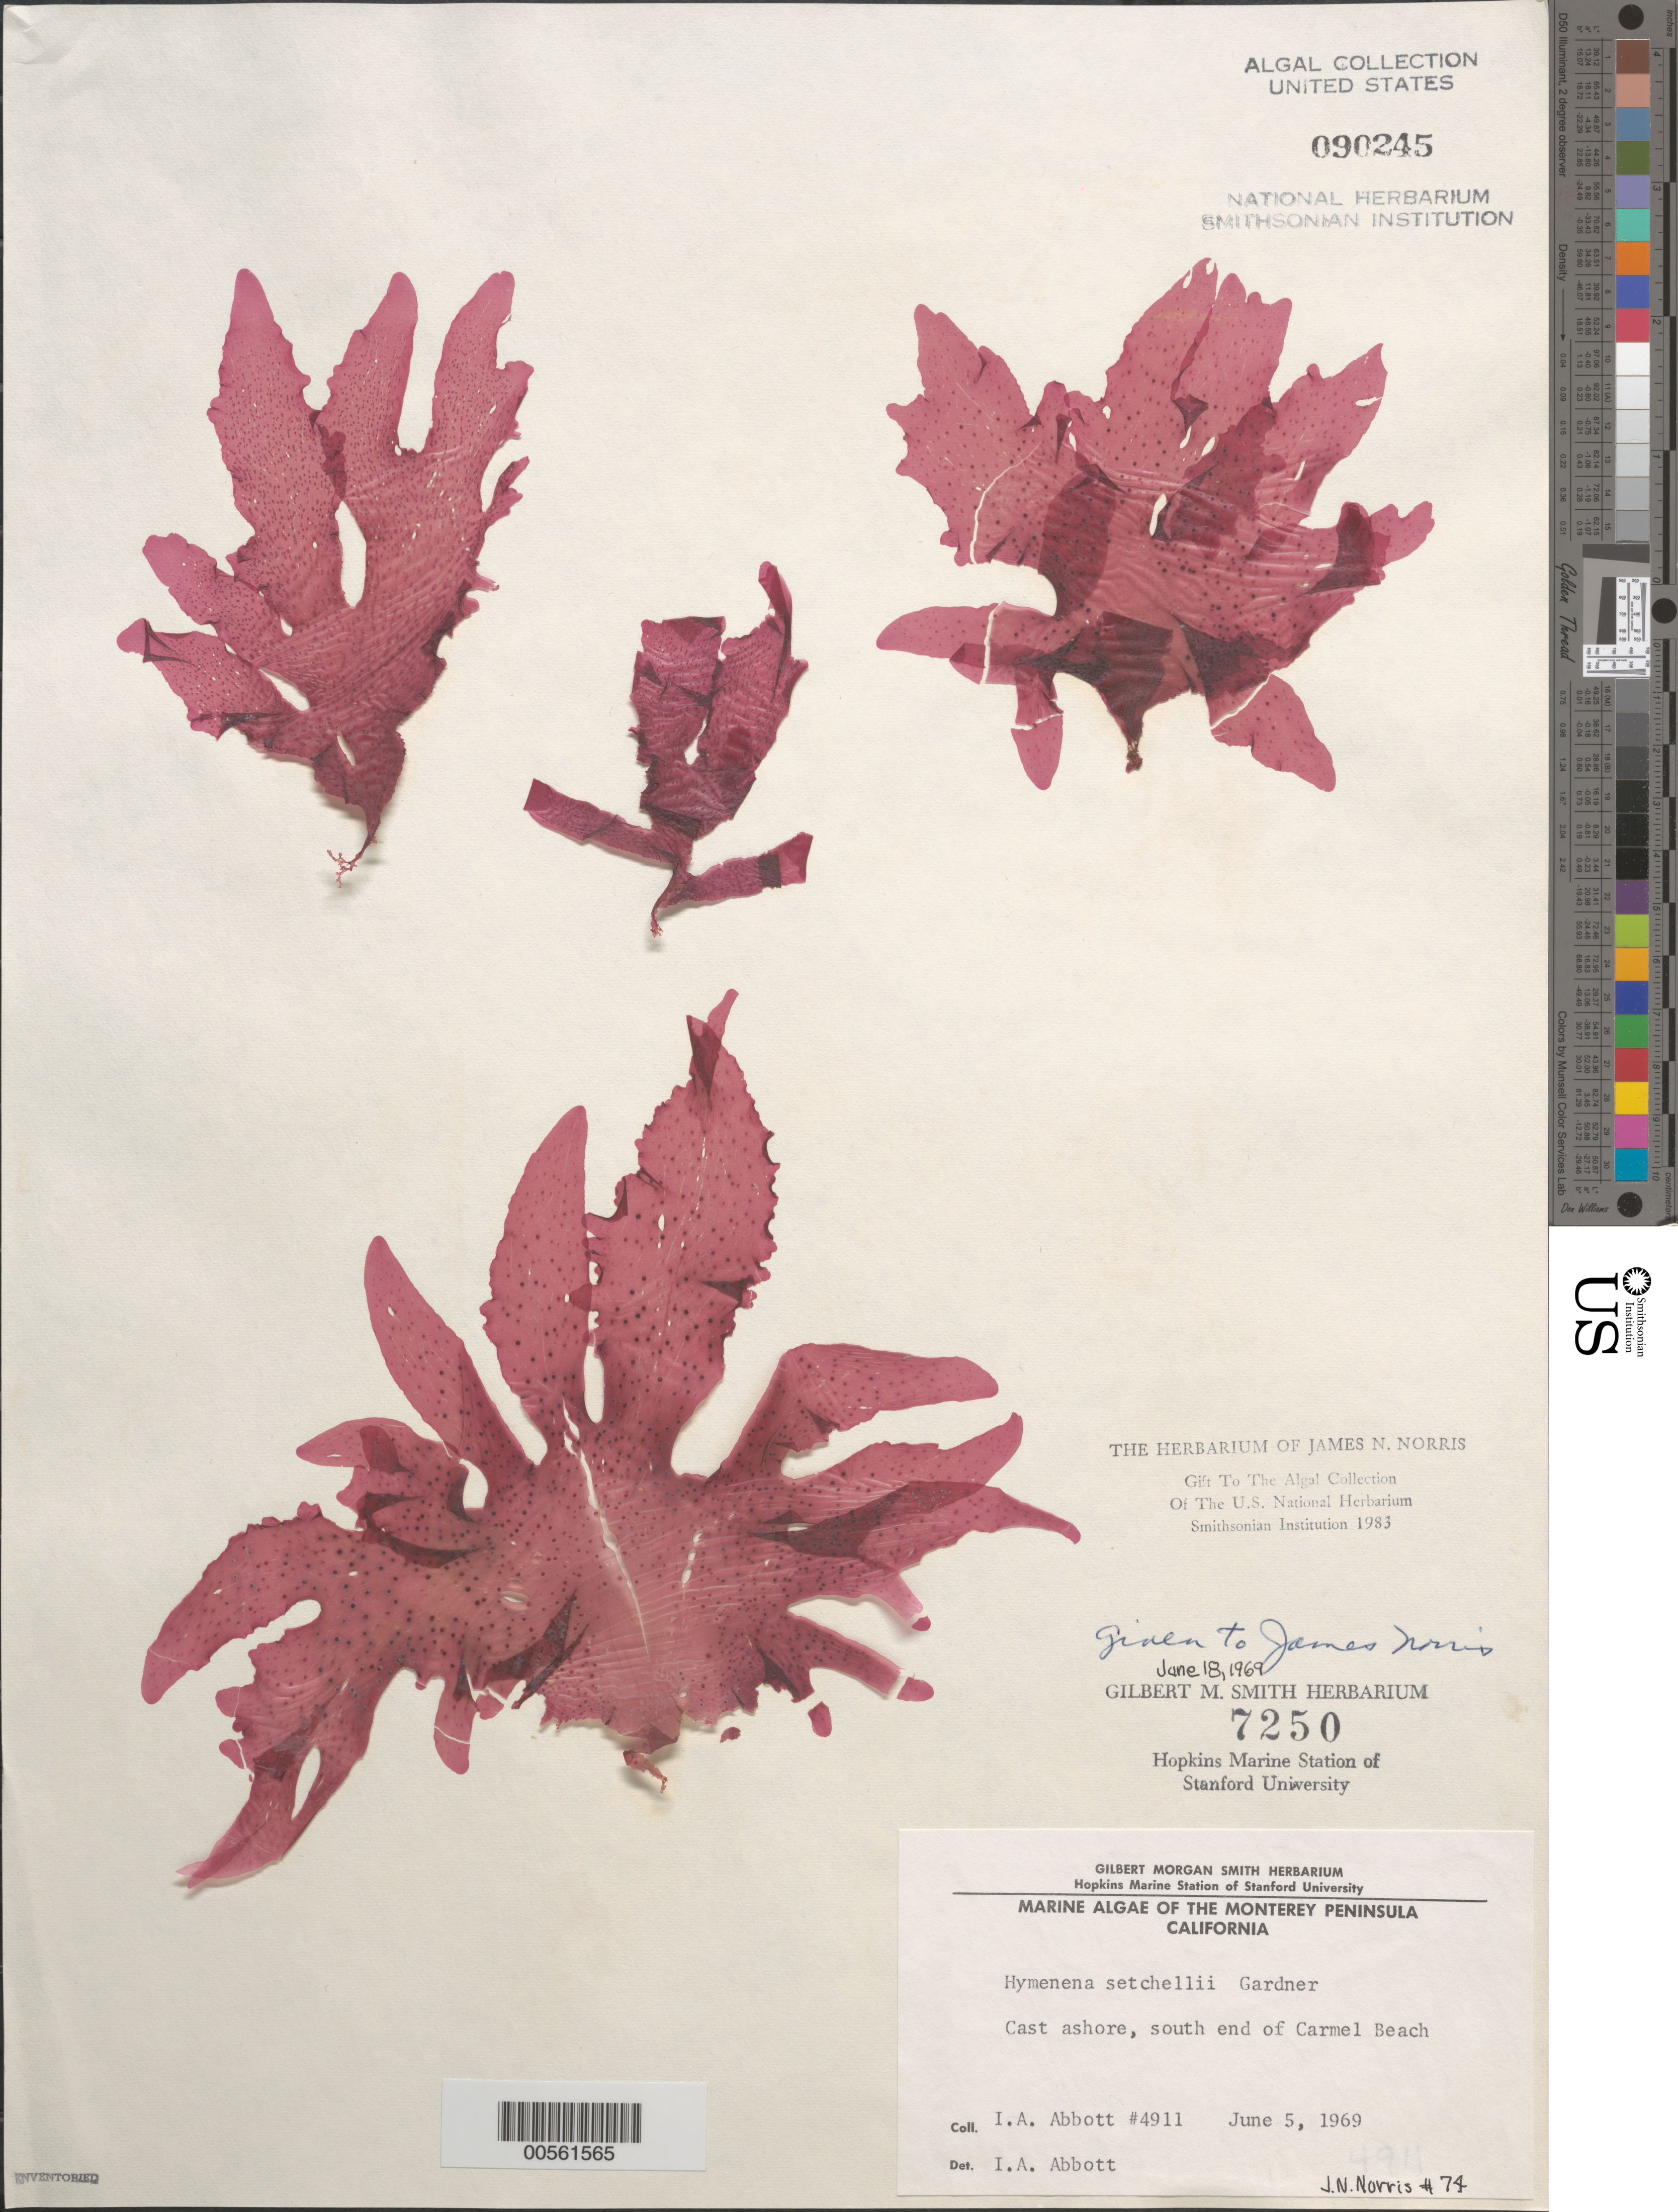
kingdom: Plantae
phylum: Rhodophyta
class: Florideophyceae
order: Ceramiales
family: Delesseriaceae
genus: Hymenena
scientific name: Hymenena setchellii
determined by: Abbott, Isabella A.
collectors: I. A. Abbott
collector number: JN-74 & IAA 4911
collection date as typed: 05 Jun 1969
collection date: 1969-06-05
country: United States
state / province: California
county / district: Monterey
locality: Carmel Beach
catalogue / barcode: US 90245